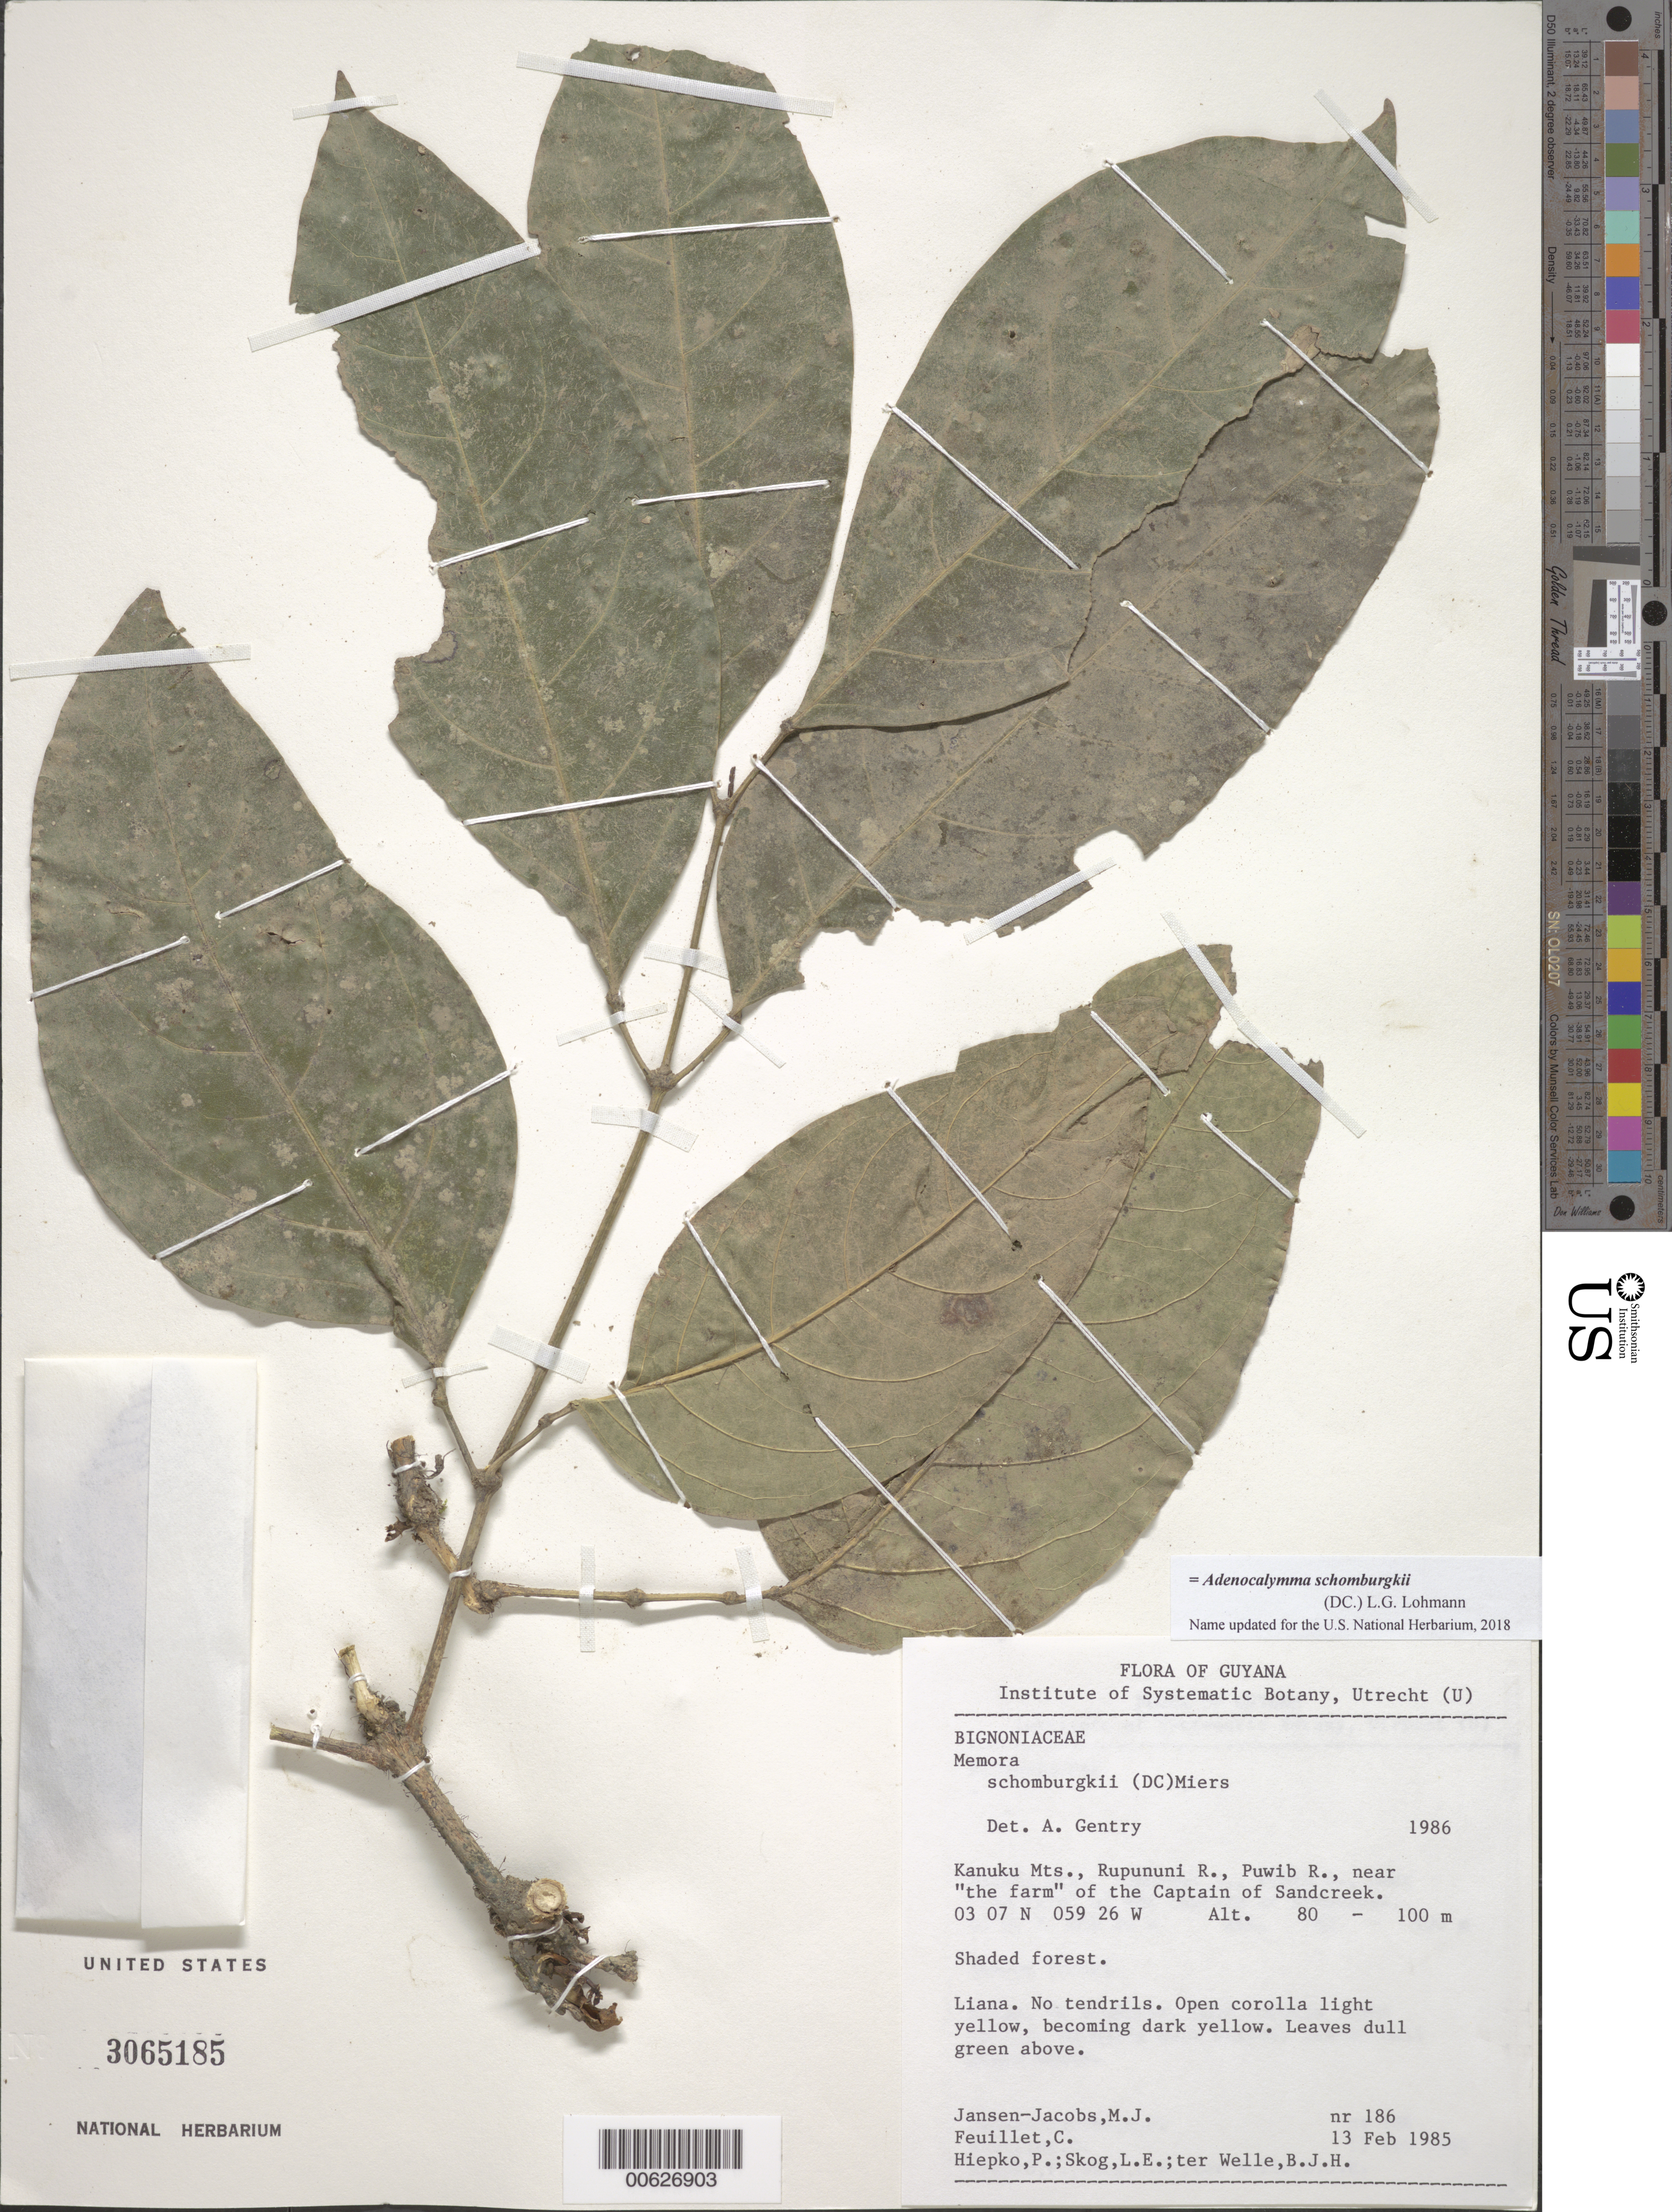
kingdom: Plantae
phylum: Tracheophyta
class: Magnoliopsida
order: Lamiales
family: Bignoniaceae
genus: Adenocalymma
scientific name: Adenocalymma schomburgkii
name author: (DC.) L.G. Lohmann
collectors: M. J. Jansen-Jacobs, C. Feuillet, P. H. Hiepko, L. E. Skog & B. Welle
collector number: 186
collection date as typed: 13-Feb-85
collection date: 1985-02-13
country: Guyana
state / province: U. Takutu-U. Essequibo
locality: Kanuku Mts., Rupununi R., Puwib R. near "the farm" of the Captain of Sandcreek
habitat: Shaded forest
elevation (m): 80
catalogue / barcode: US 3065185